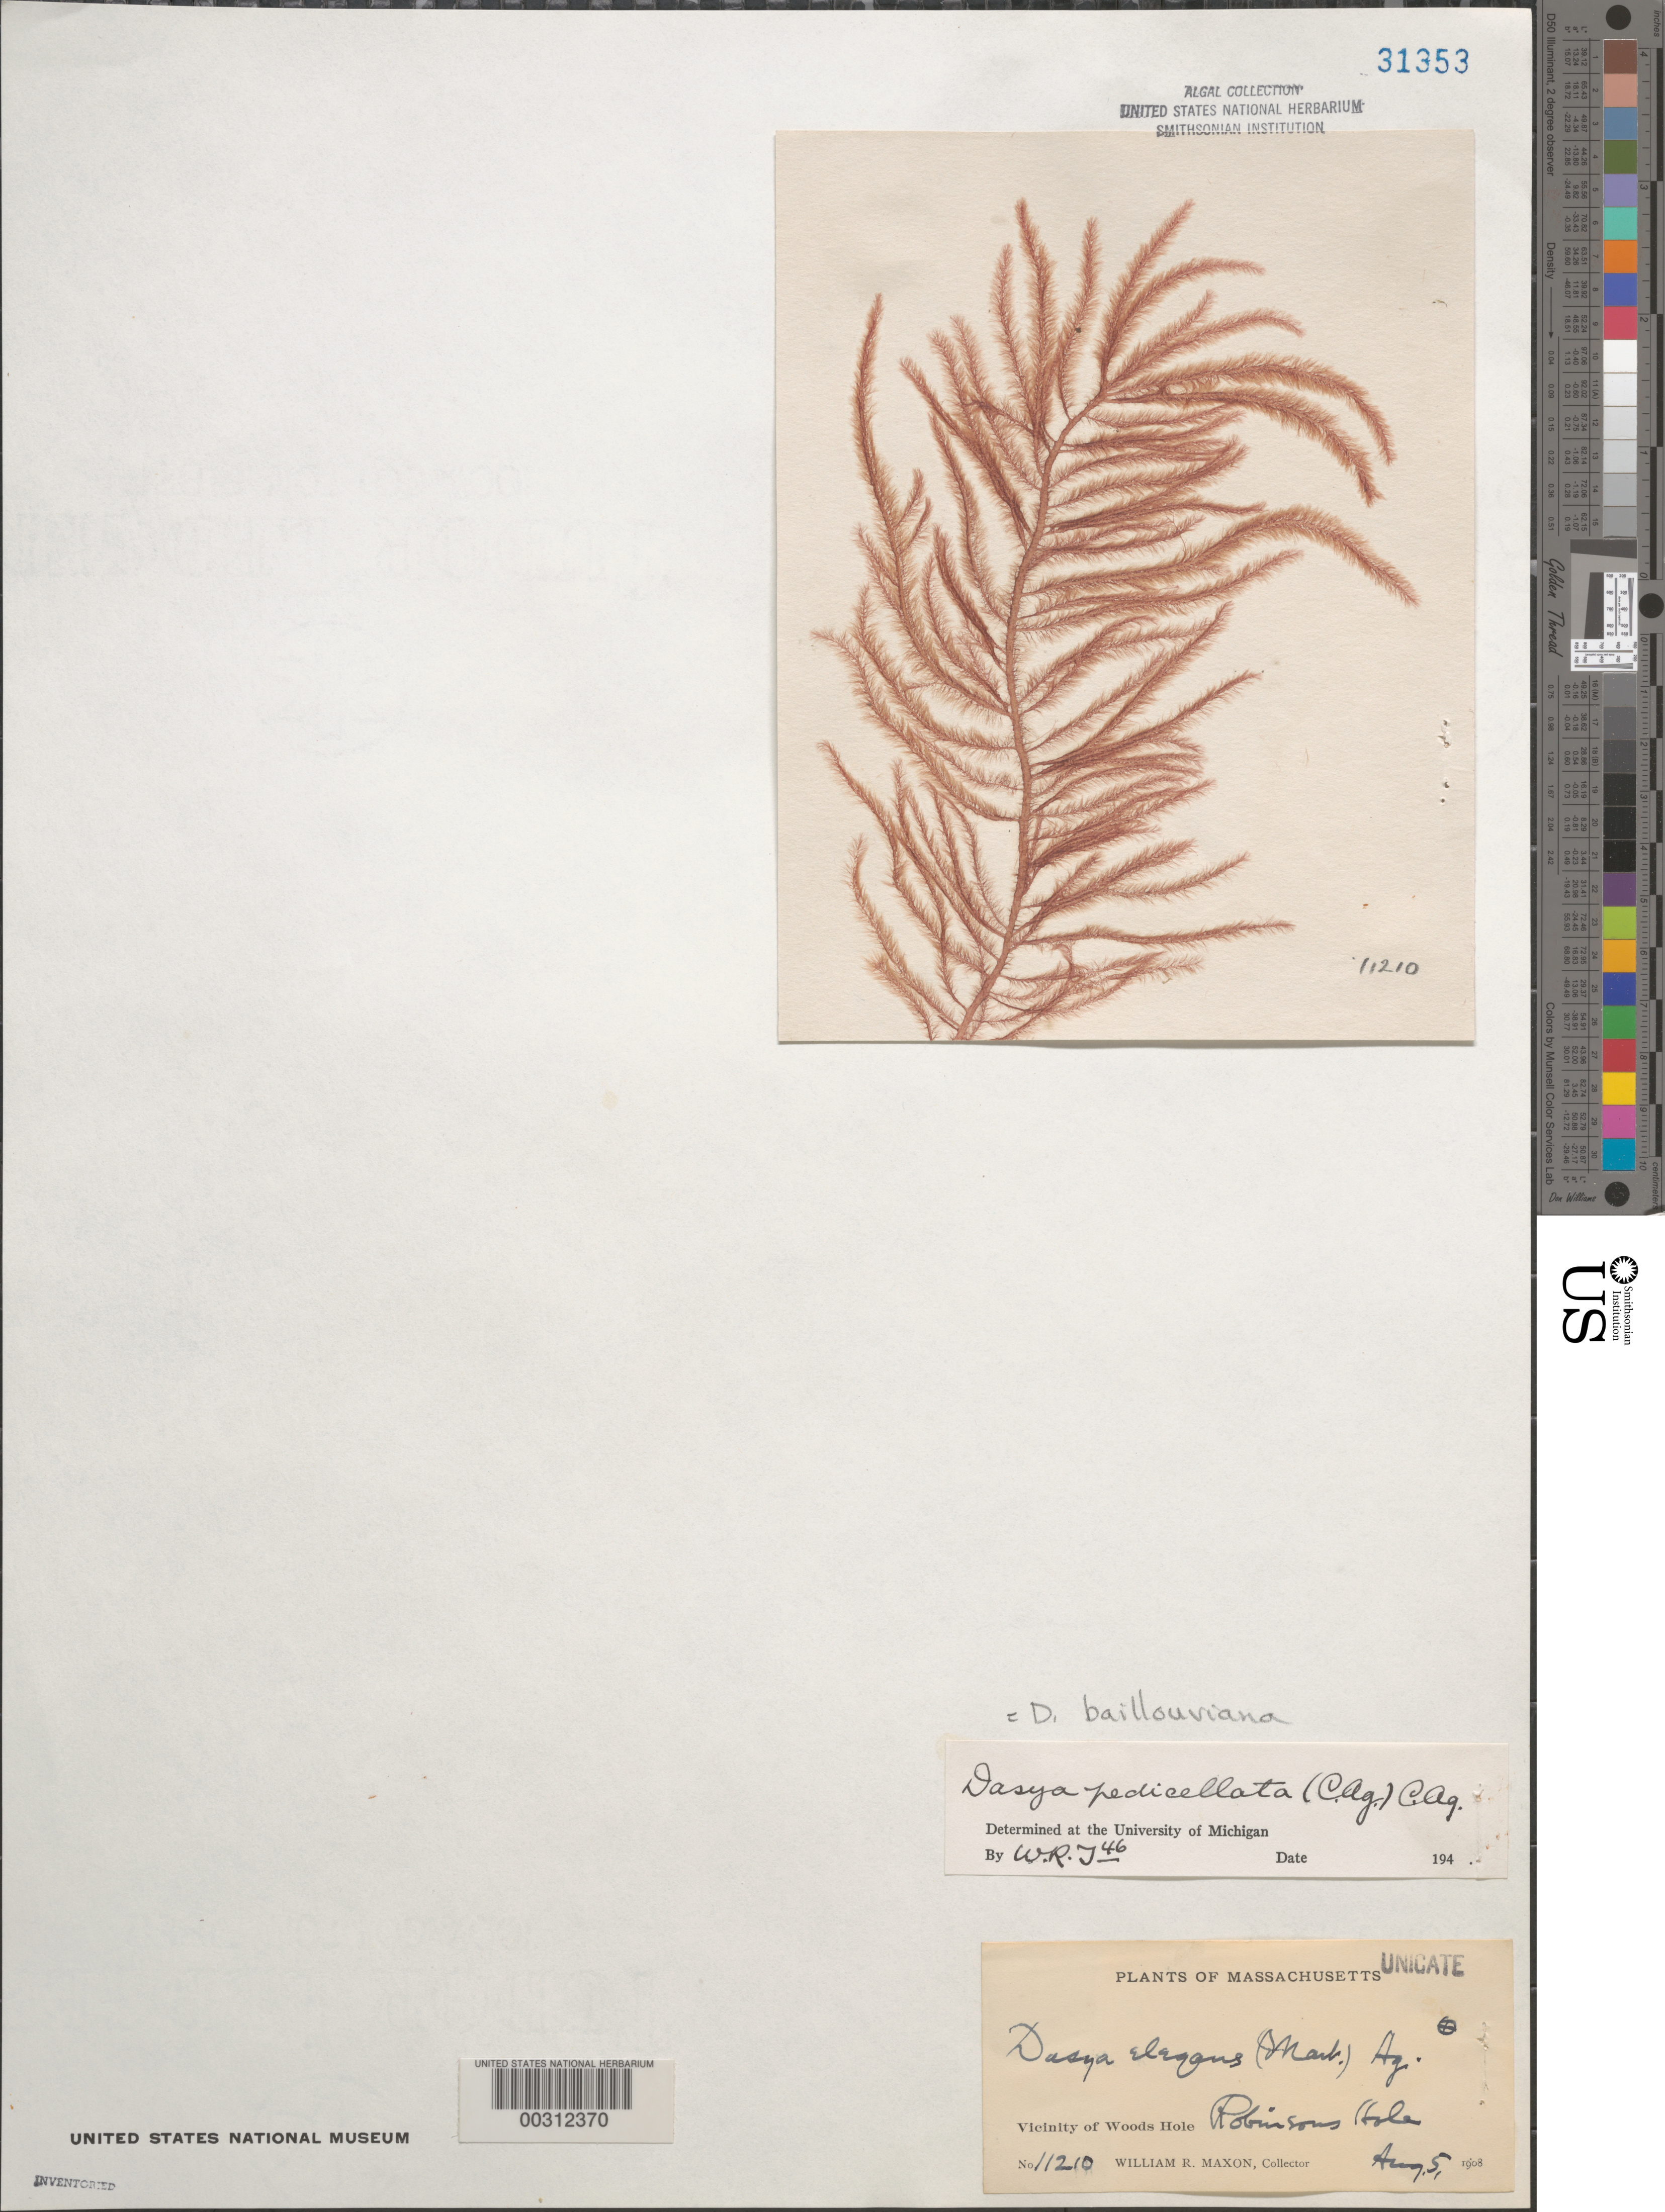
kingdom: Plantae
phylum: Rhodophyta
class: Florideophyceae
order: Ceramiales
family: Dasyaceae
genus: Dasya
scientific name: Dasya pedicellata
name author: (C. Agardh) C. Agardh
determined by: Algae name updating Project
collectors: W. R. Maxon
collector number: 11210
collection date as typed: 05 Aug 1908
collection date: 1908-08-05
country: United States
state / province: Massachusetts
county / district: Dukes County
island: Elizabeth Islands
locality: Robinsons Hole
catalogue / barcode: US 31353